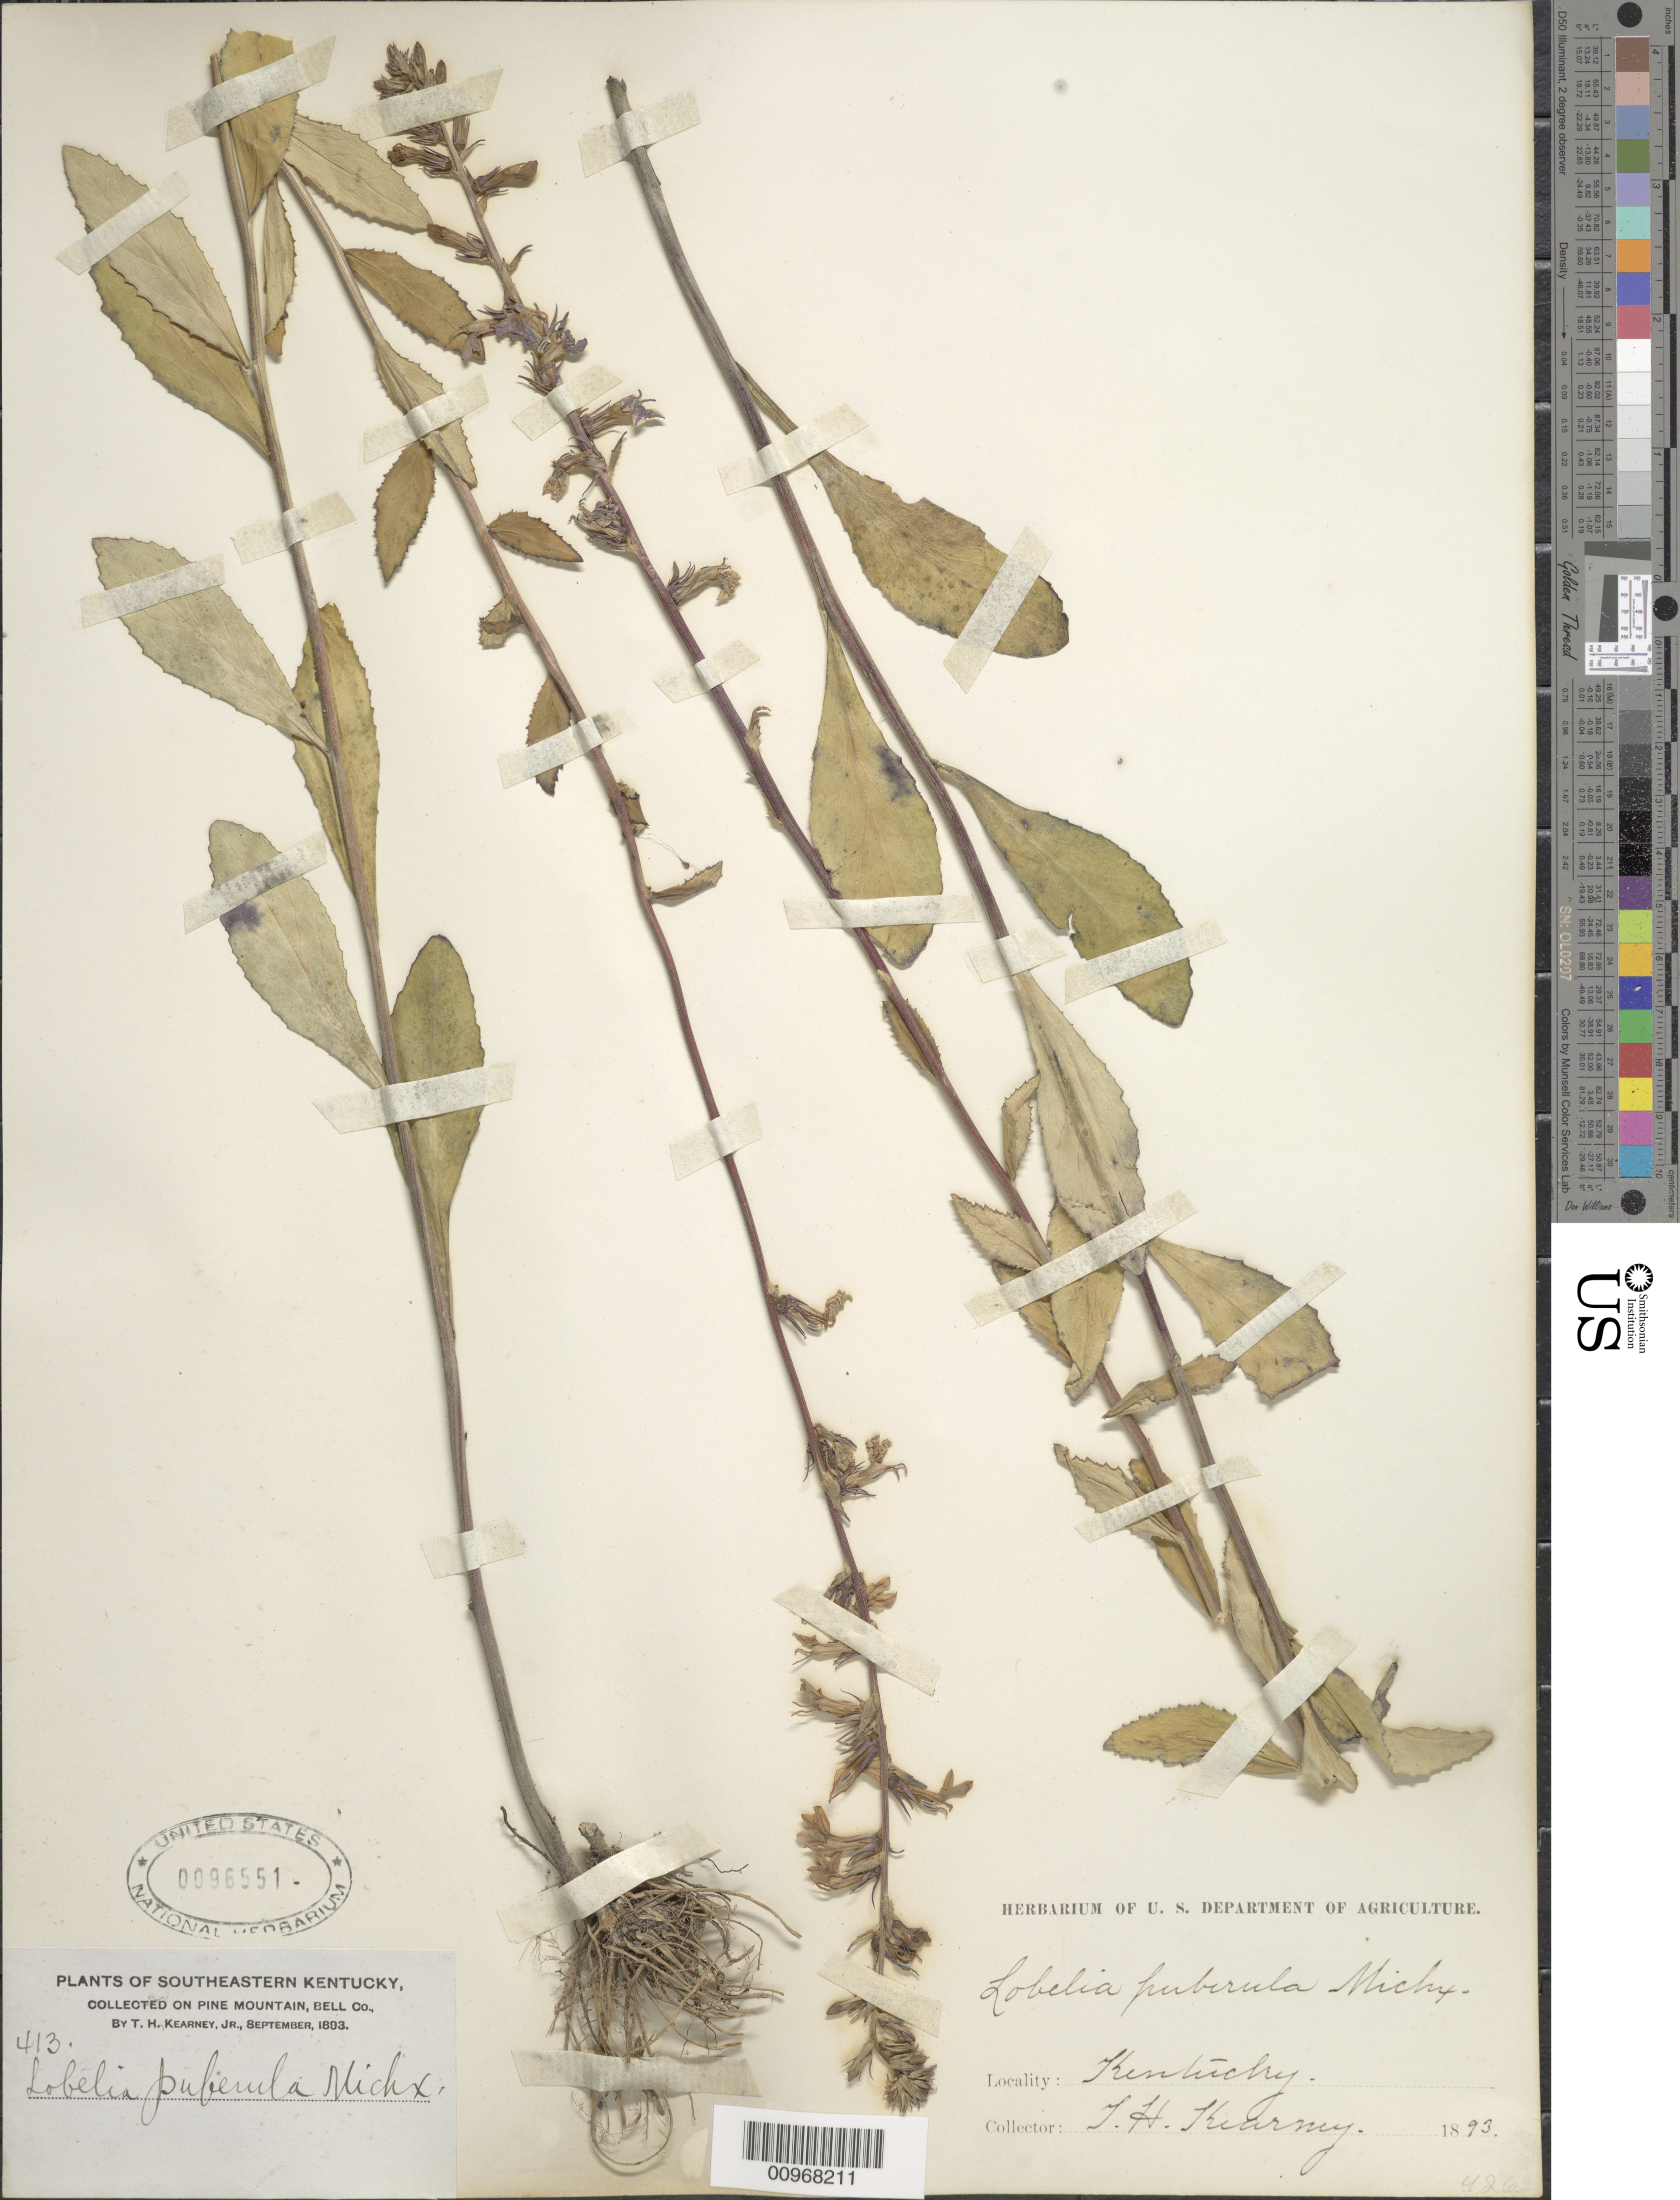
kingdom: Plantae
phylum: Tracheophyta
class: Magnoliopsida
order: Asterales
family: Campanulaceae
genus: Lobelia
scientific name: Lobelia puberula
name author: Michx.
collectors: T. H. Kearney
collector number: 413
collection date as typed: Sep 1893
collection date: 1893-09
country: United States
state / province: Kentucky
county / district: Bell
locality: Pine mountain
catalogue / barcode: US 96551